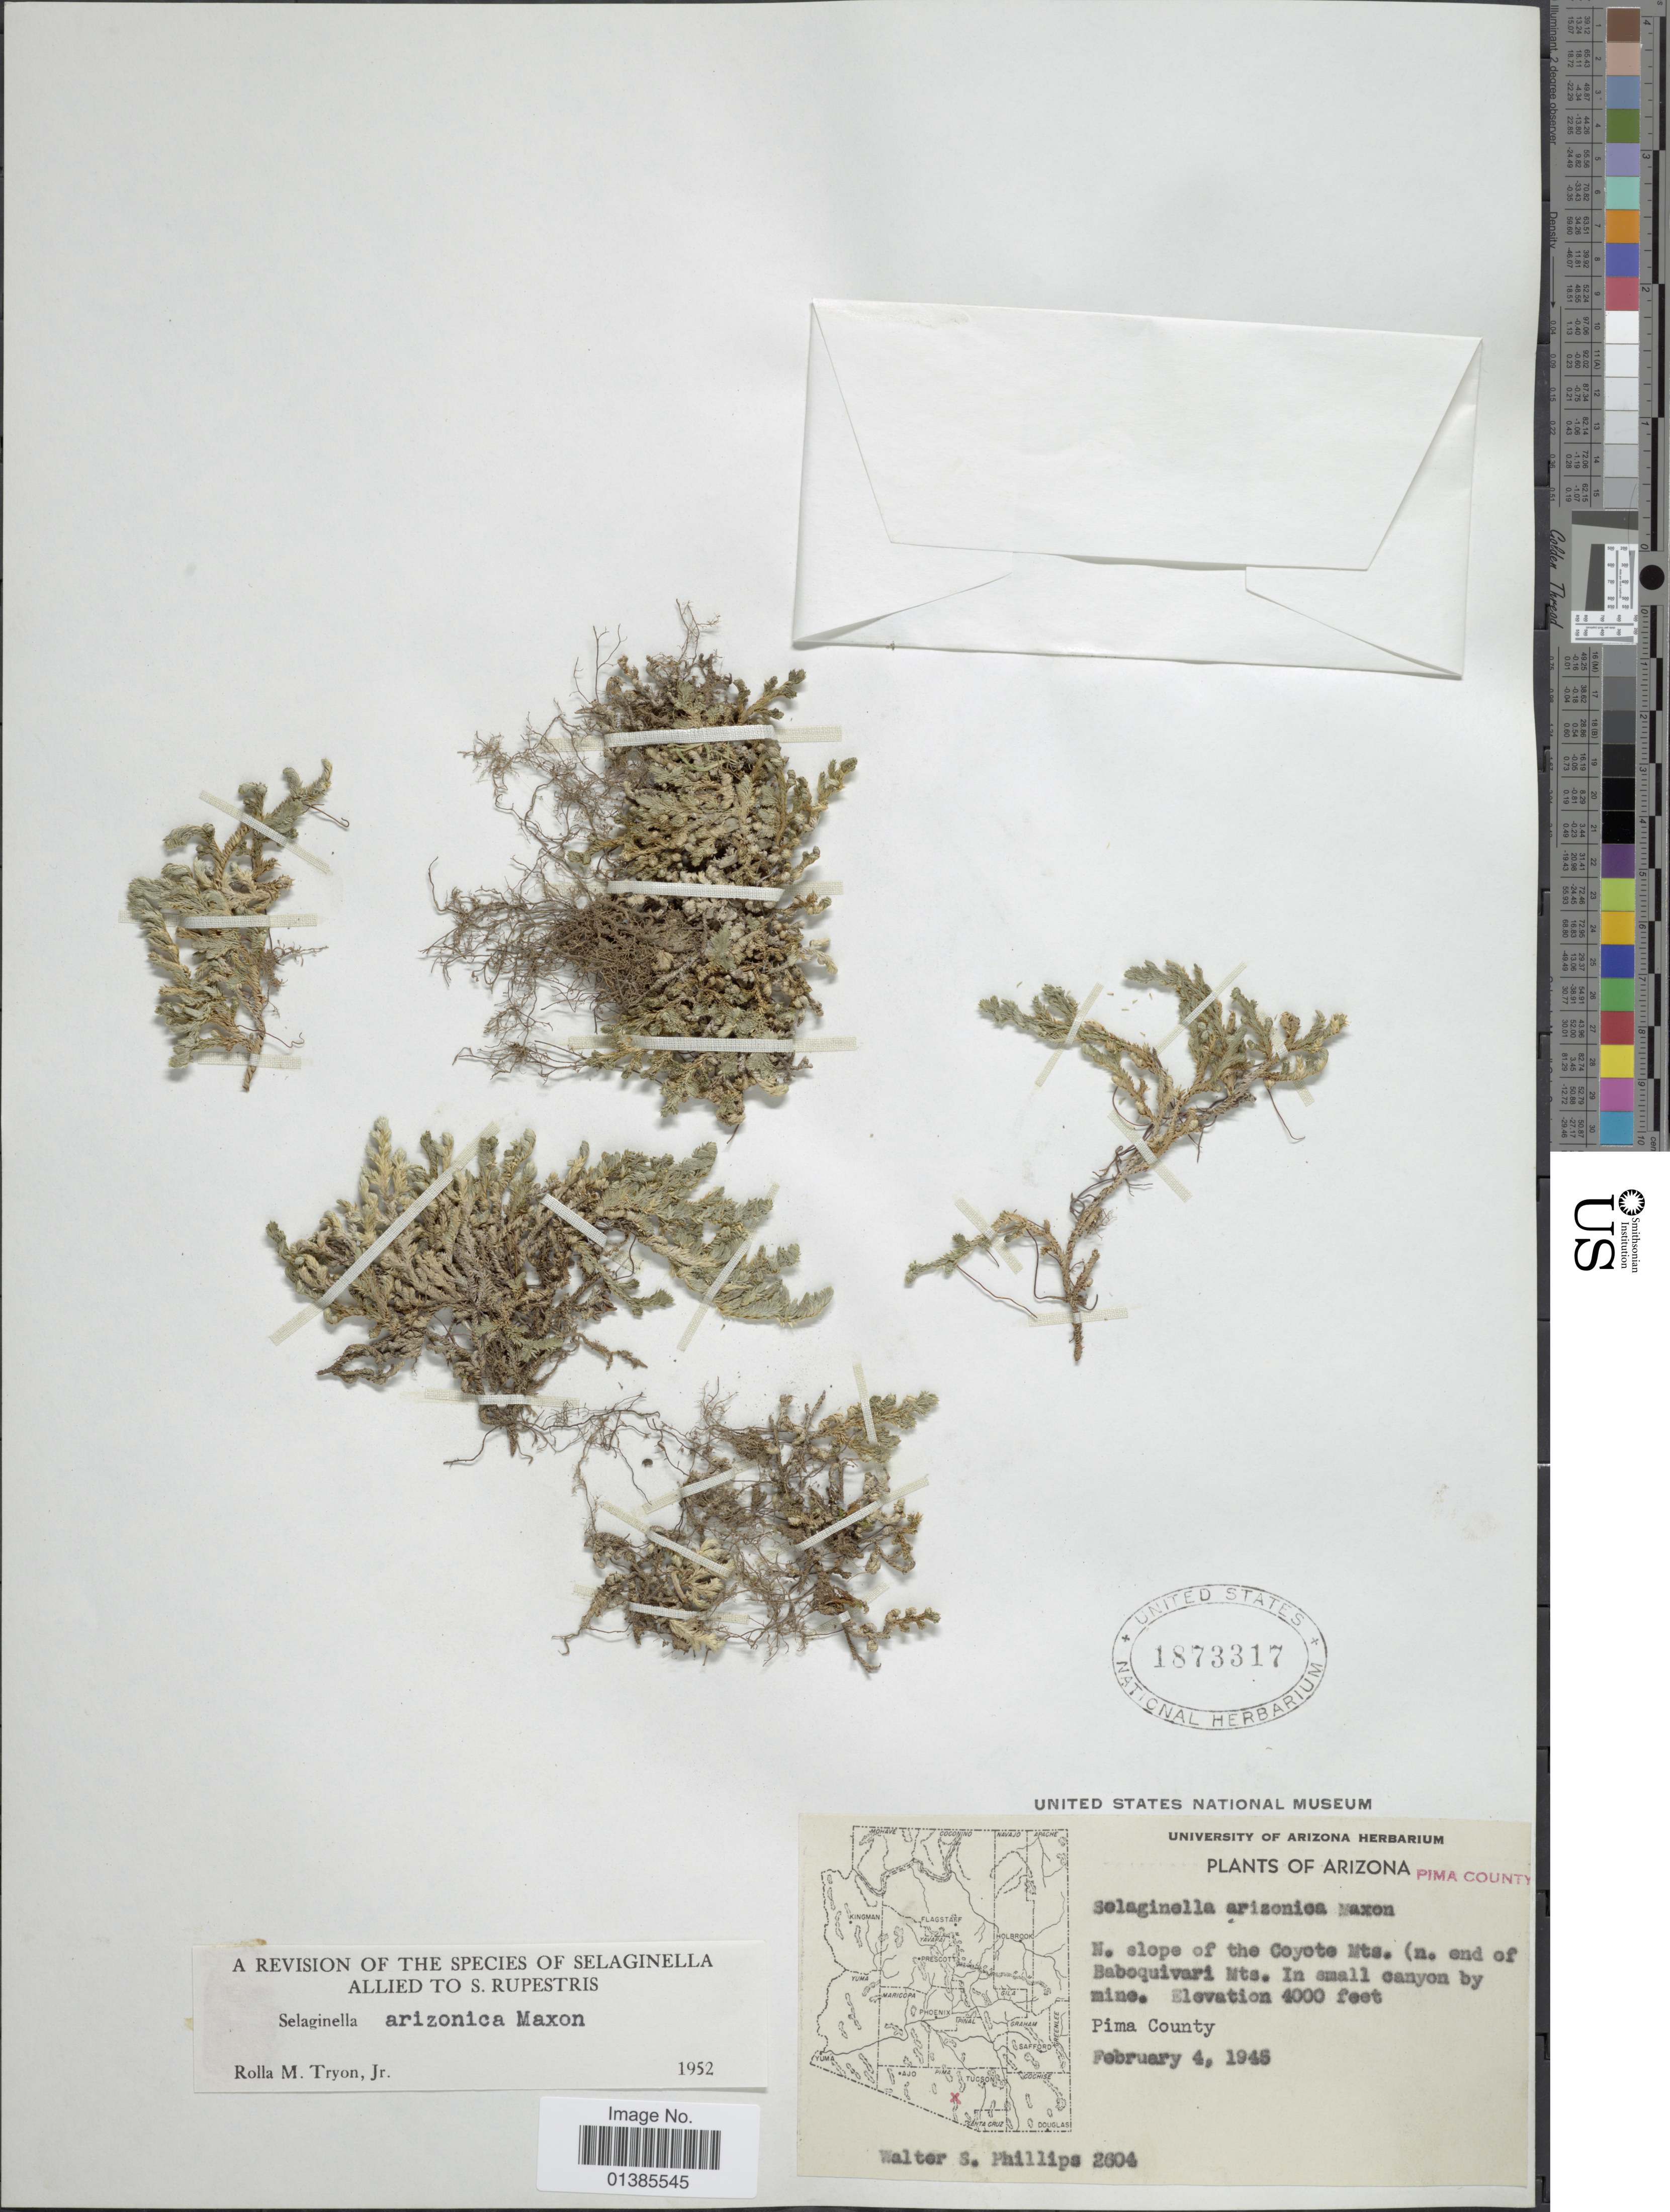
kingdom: Plantae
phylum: Tracheophyta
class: Lycopodiopsida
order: Selaginellales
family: Selaginellaceae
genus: Selaginella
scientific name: Selaginella arizonica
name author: Maxon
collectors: W. S. Phillips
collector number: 2604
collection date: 1945-02-04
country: United States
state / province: Arizona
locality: Pima County. N. slope of the Coyote Mts. (n. end of Baboquivari Mts. In small canyon by mine.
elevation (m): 1219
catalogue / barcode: US 1873317